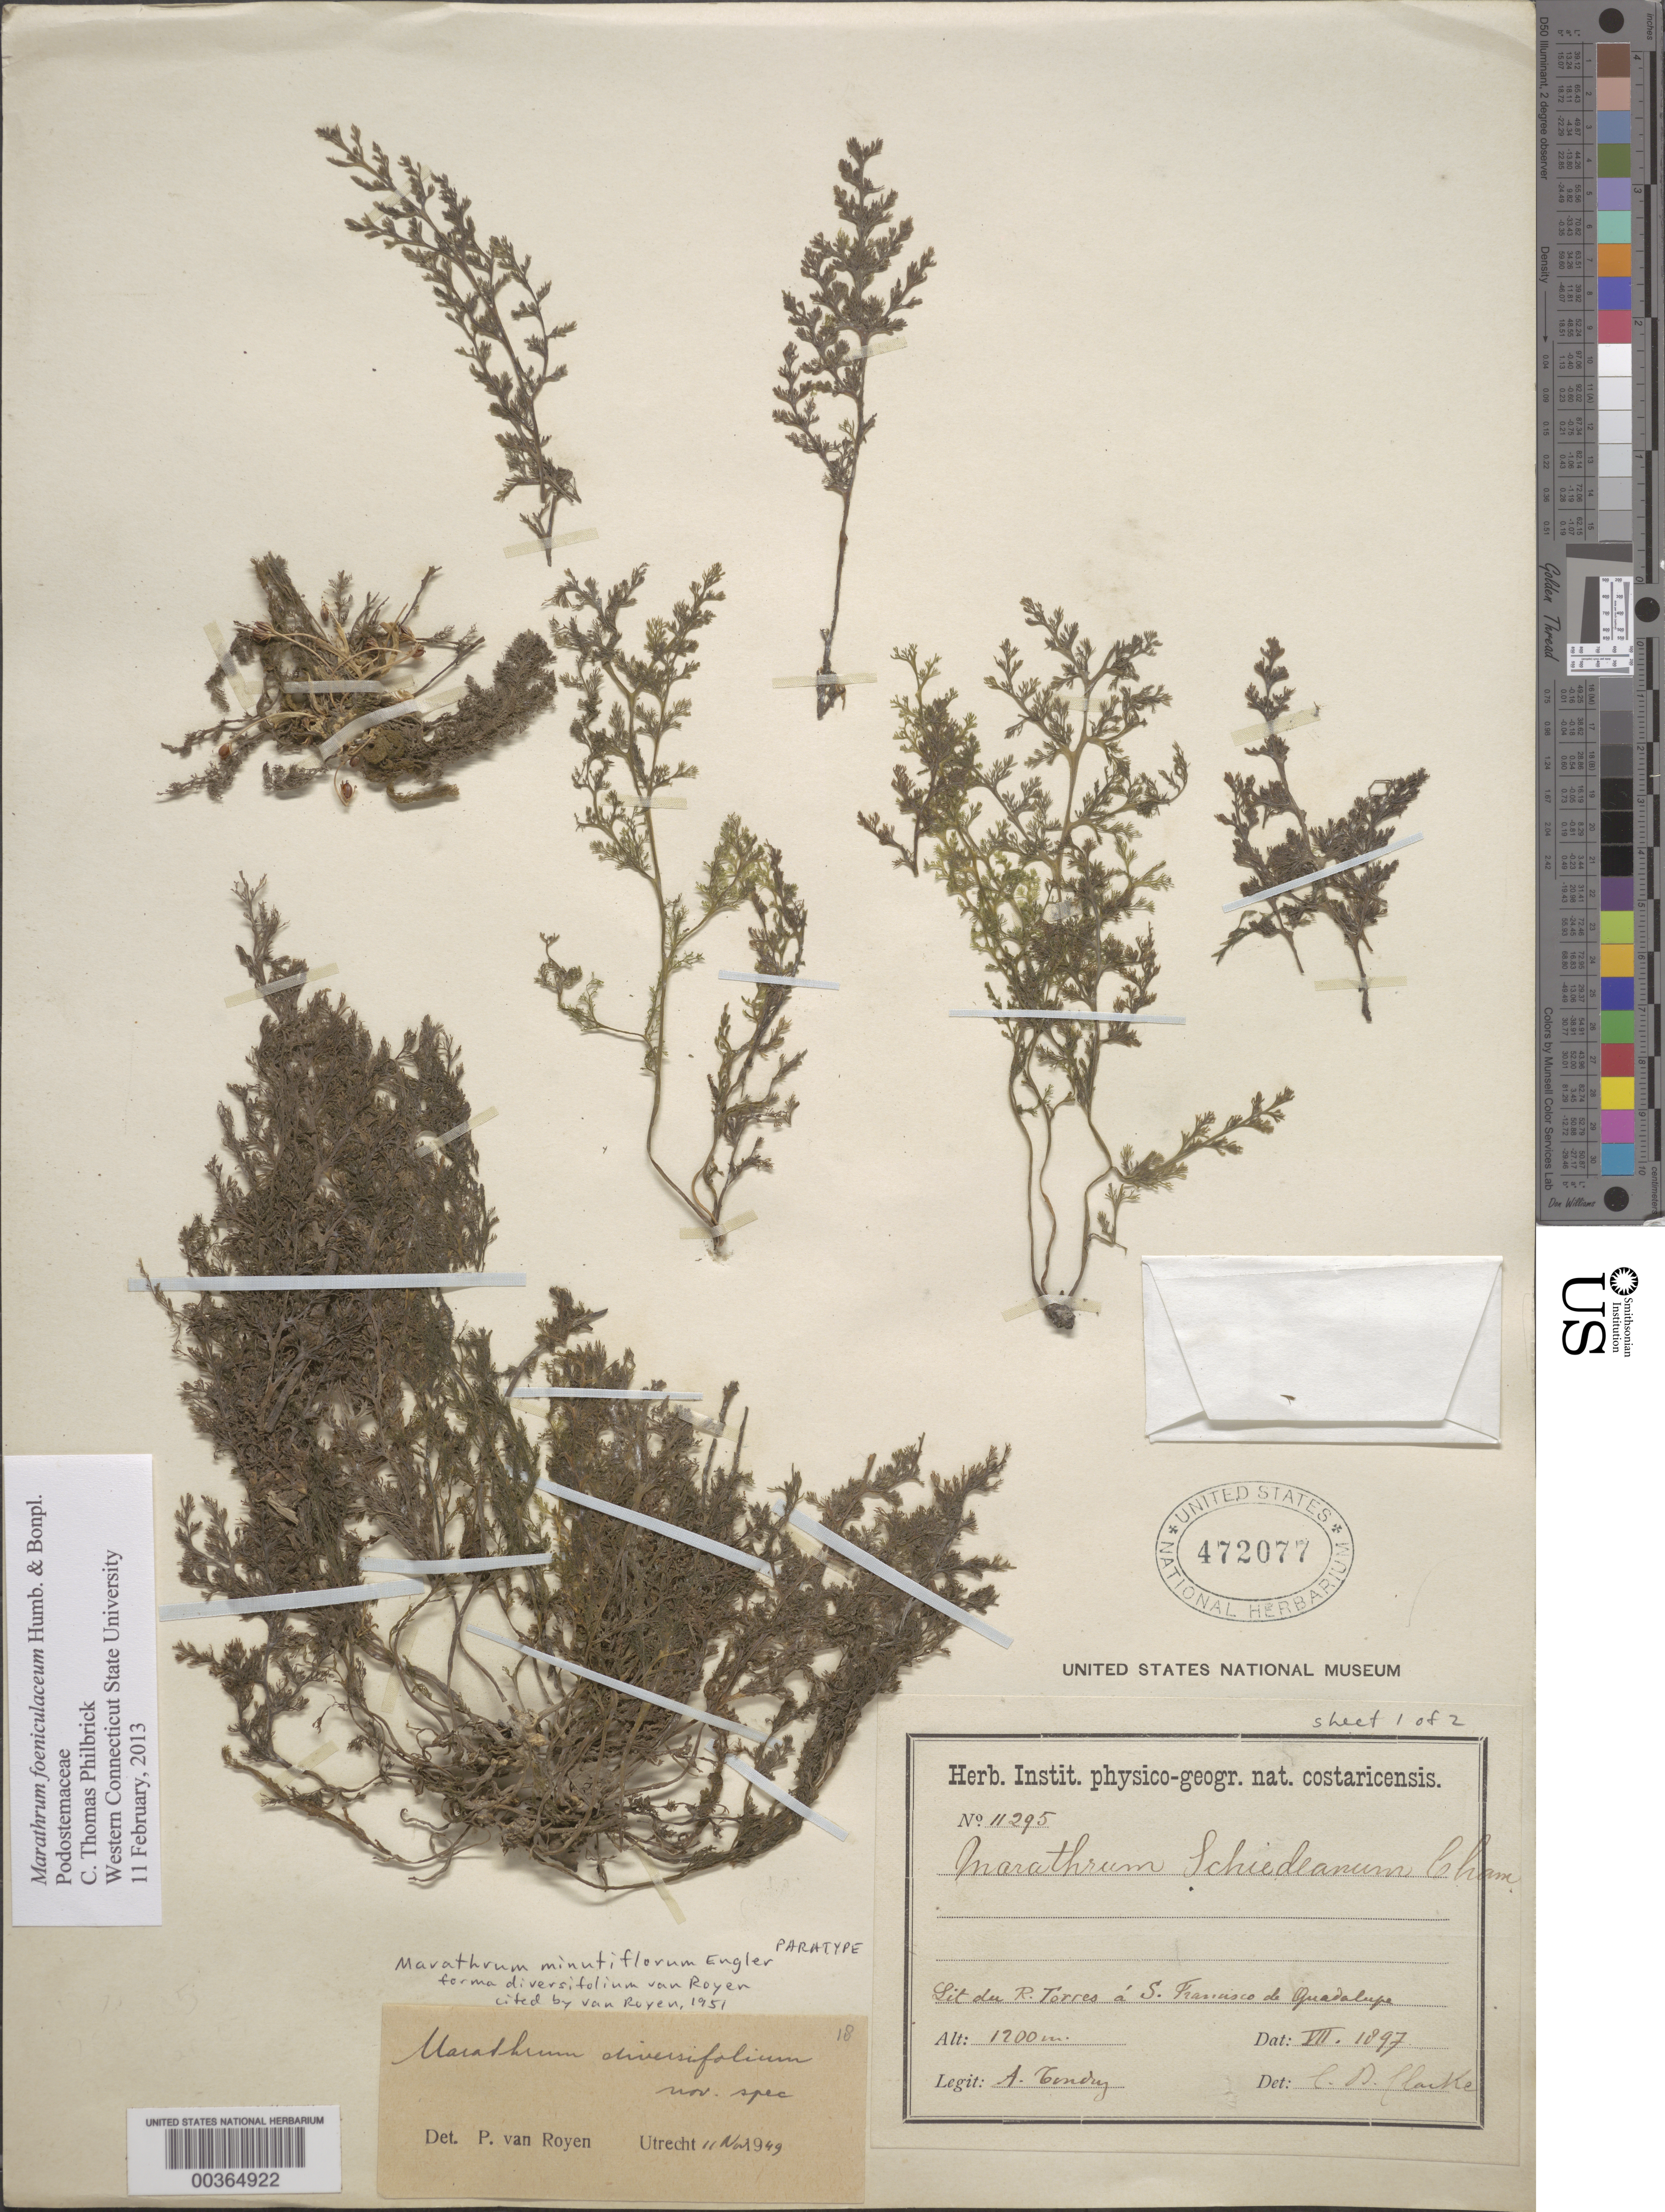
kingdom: Plantae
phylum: Tracheophyta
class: Magnoliopsida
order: Malpighiales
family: Podostemaceae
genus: Marathrum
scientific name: Marathrum foeniculaceum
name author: Bonpl.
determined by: Philbrick, C. Thomas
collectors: A. Tonduz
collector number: Herb. Inst. Nat. Cost. 11295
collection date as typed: Jul 1897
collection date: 1897-07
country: Costa Rica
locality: Lit du Rio Torres a San Francisco de Guadelupe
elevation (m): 1200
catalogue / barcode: US 472077